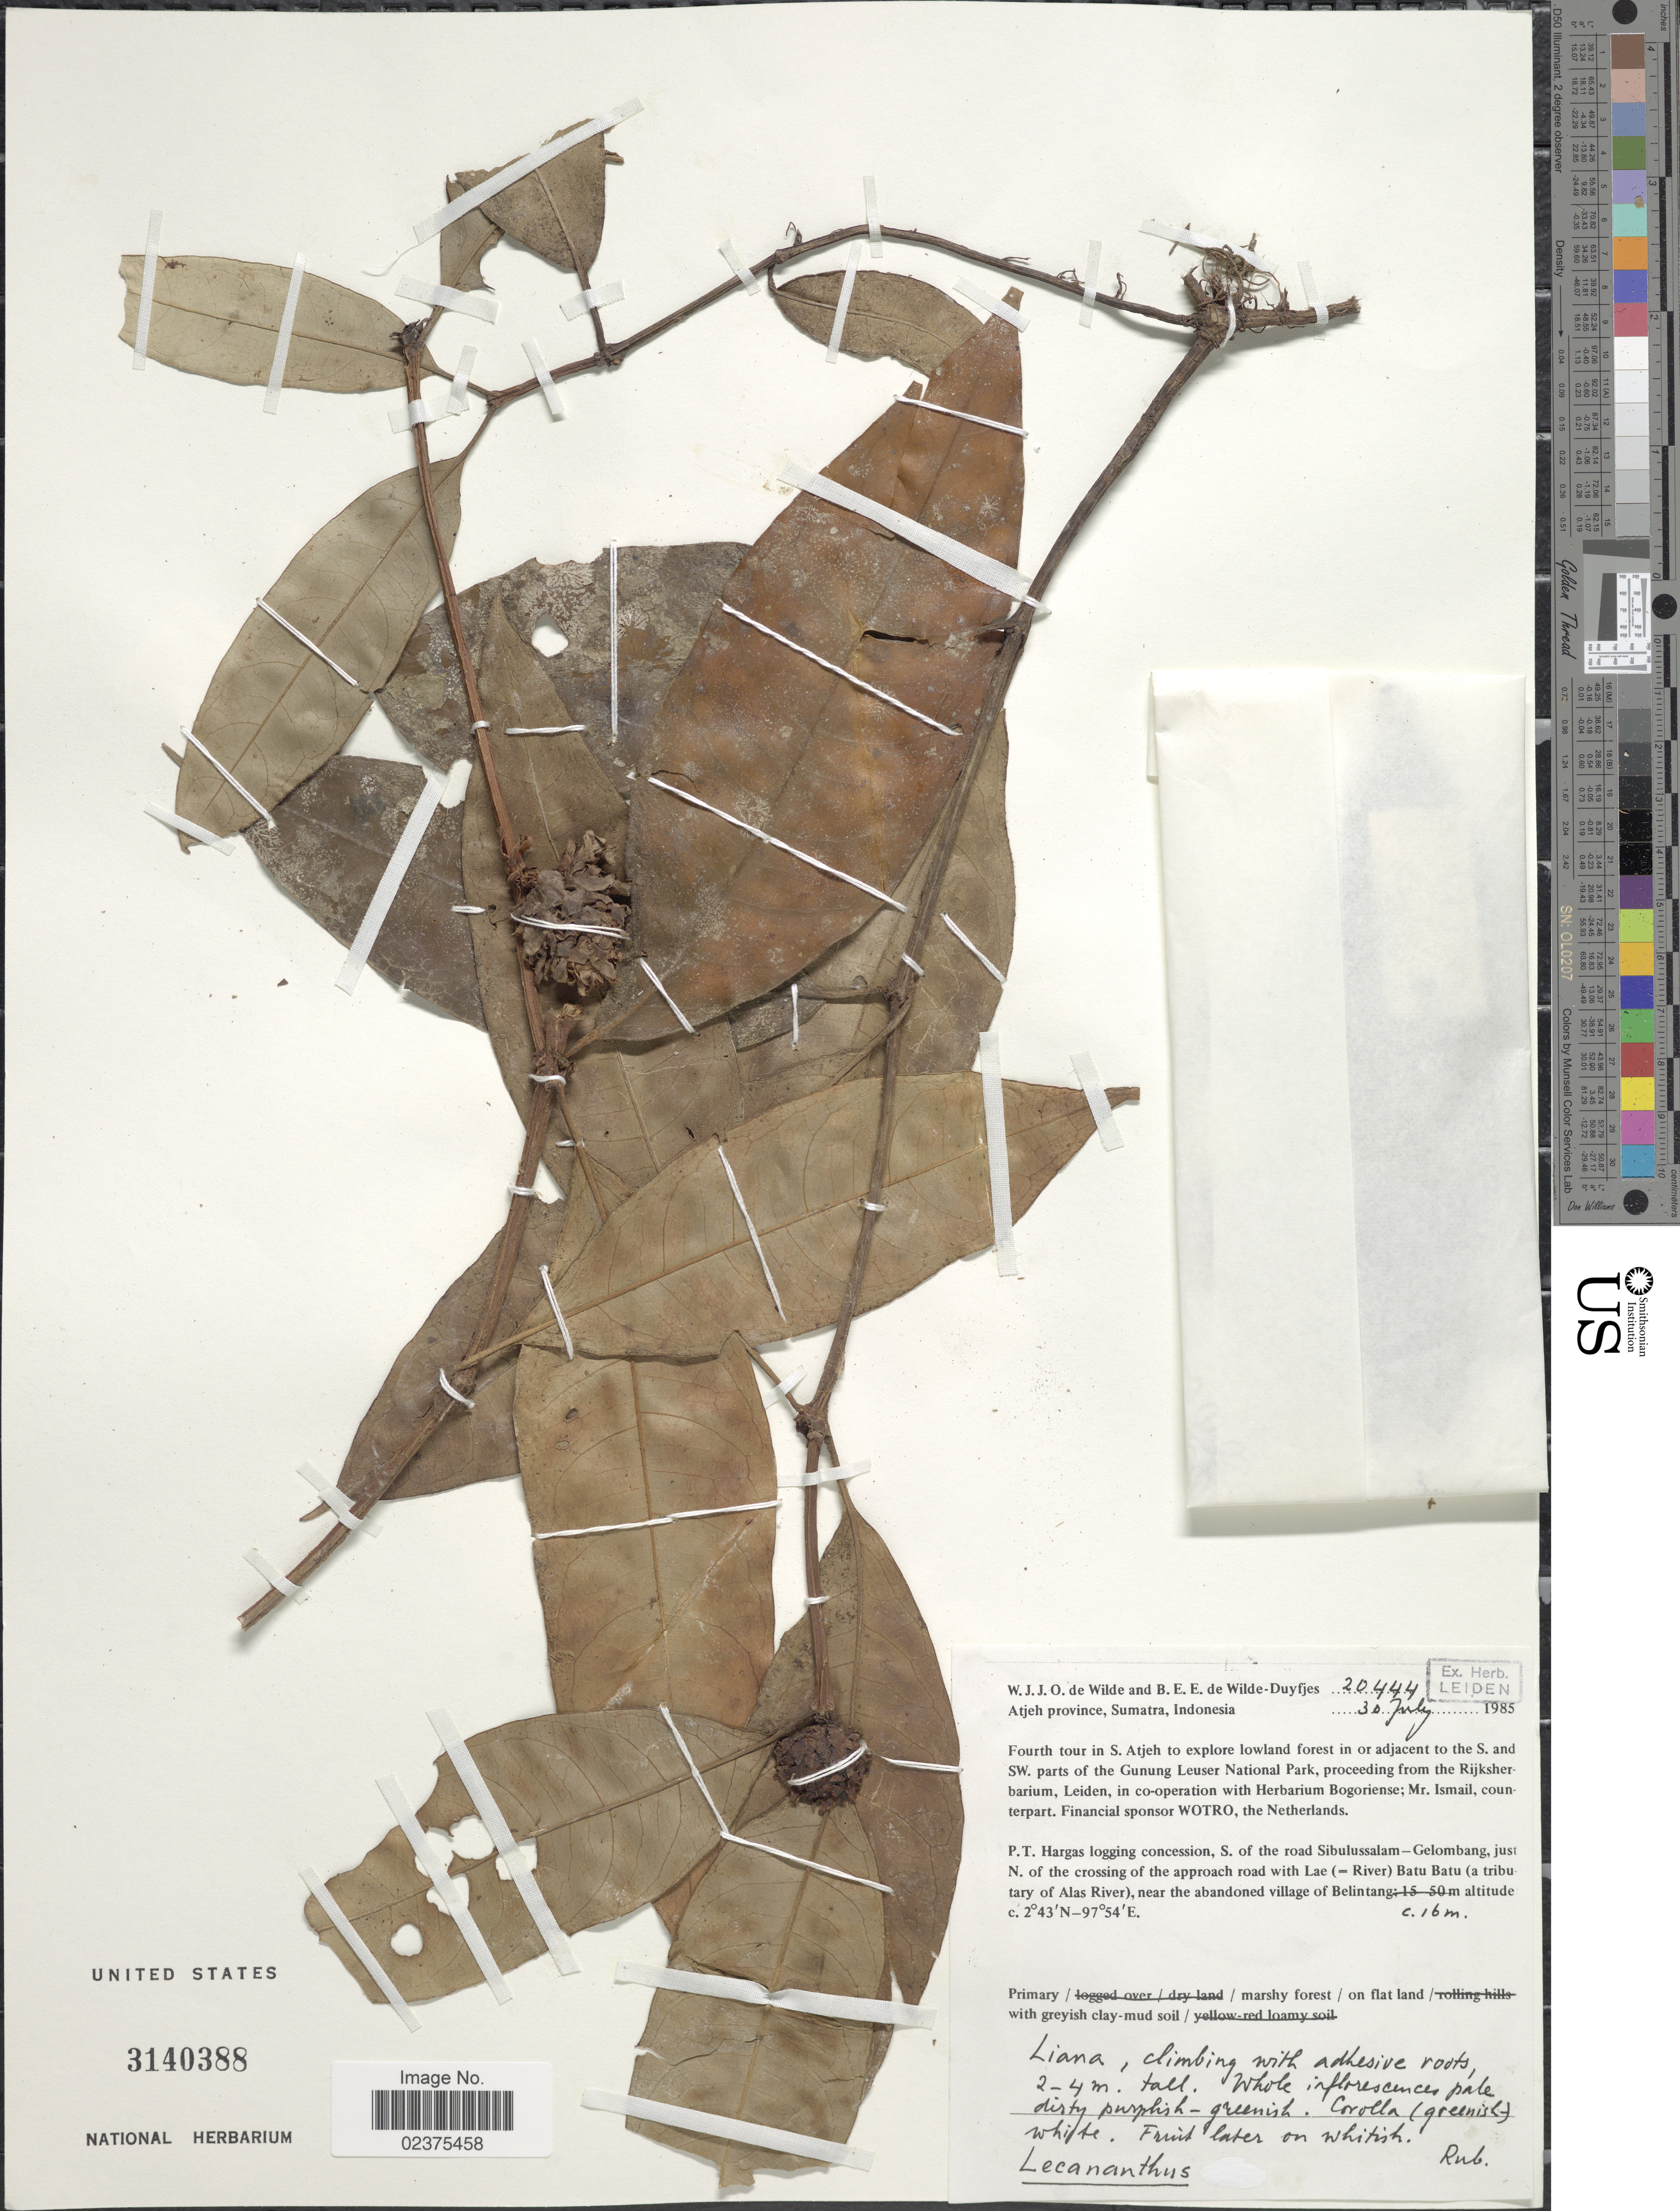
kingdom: Plantae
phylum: Tracheophyta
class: Magnoliopsida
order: Gentianales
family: Rubiaceae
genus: Lecananthus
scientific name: Lecananthus sp.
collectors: W. J. de Wilde & B. E. de Wilde-Duyfjes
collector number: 20444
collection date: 1985-07-30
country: Indonesia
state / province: Sumatra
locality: Atjeh Province, Sumatra, Fourth tour in S. Atjeh to explore lowland forest in or adjacent to the S. and SW parts of the Gunung Leuser National Park, P.T Hargas logging concession, S. of the road Sibulussalam-Gelombang, just N of the crossing of the approach road with Lae (River) Batu Batu (A tributary of Alas River, near the abandoned village of Belintang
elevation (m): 16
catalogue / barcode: US 3140388